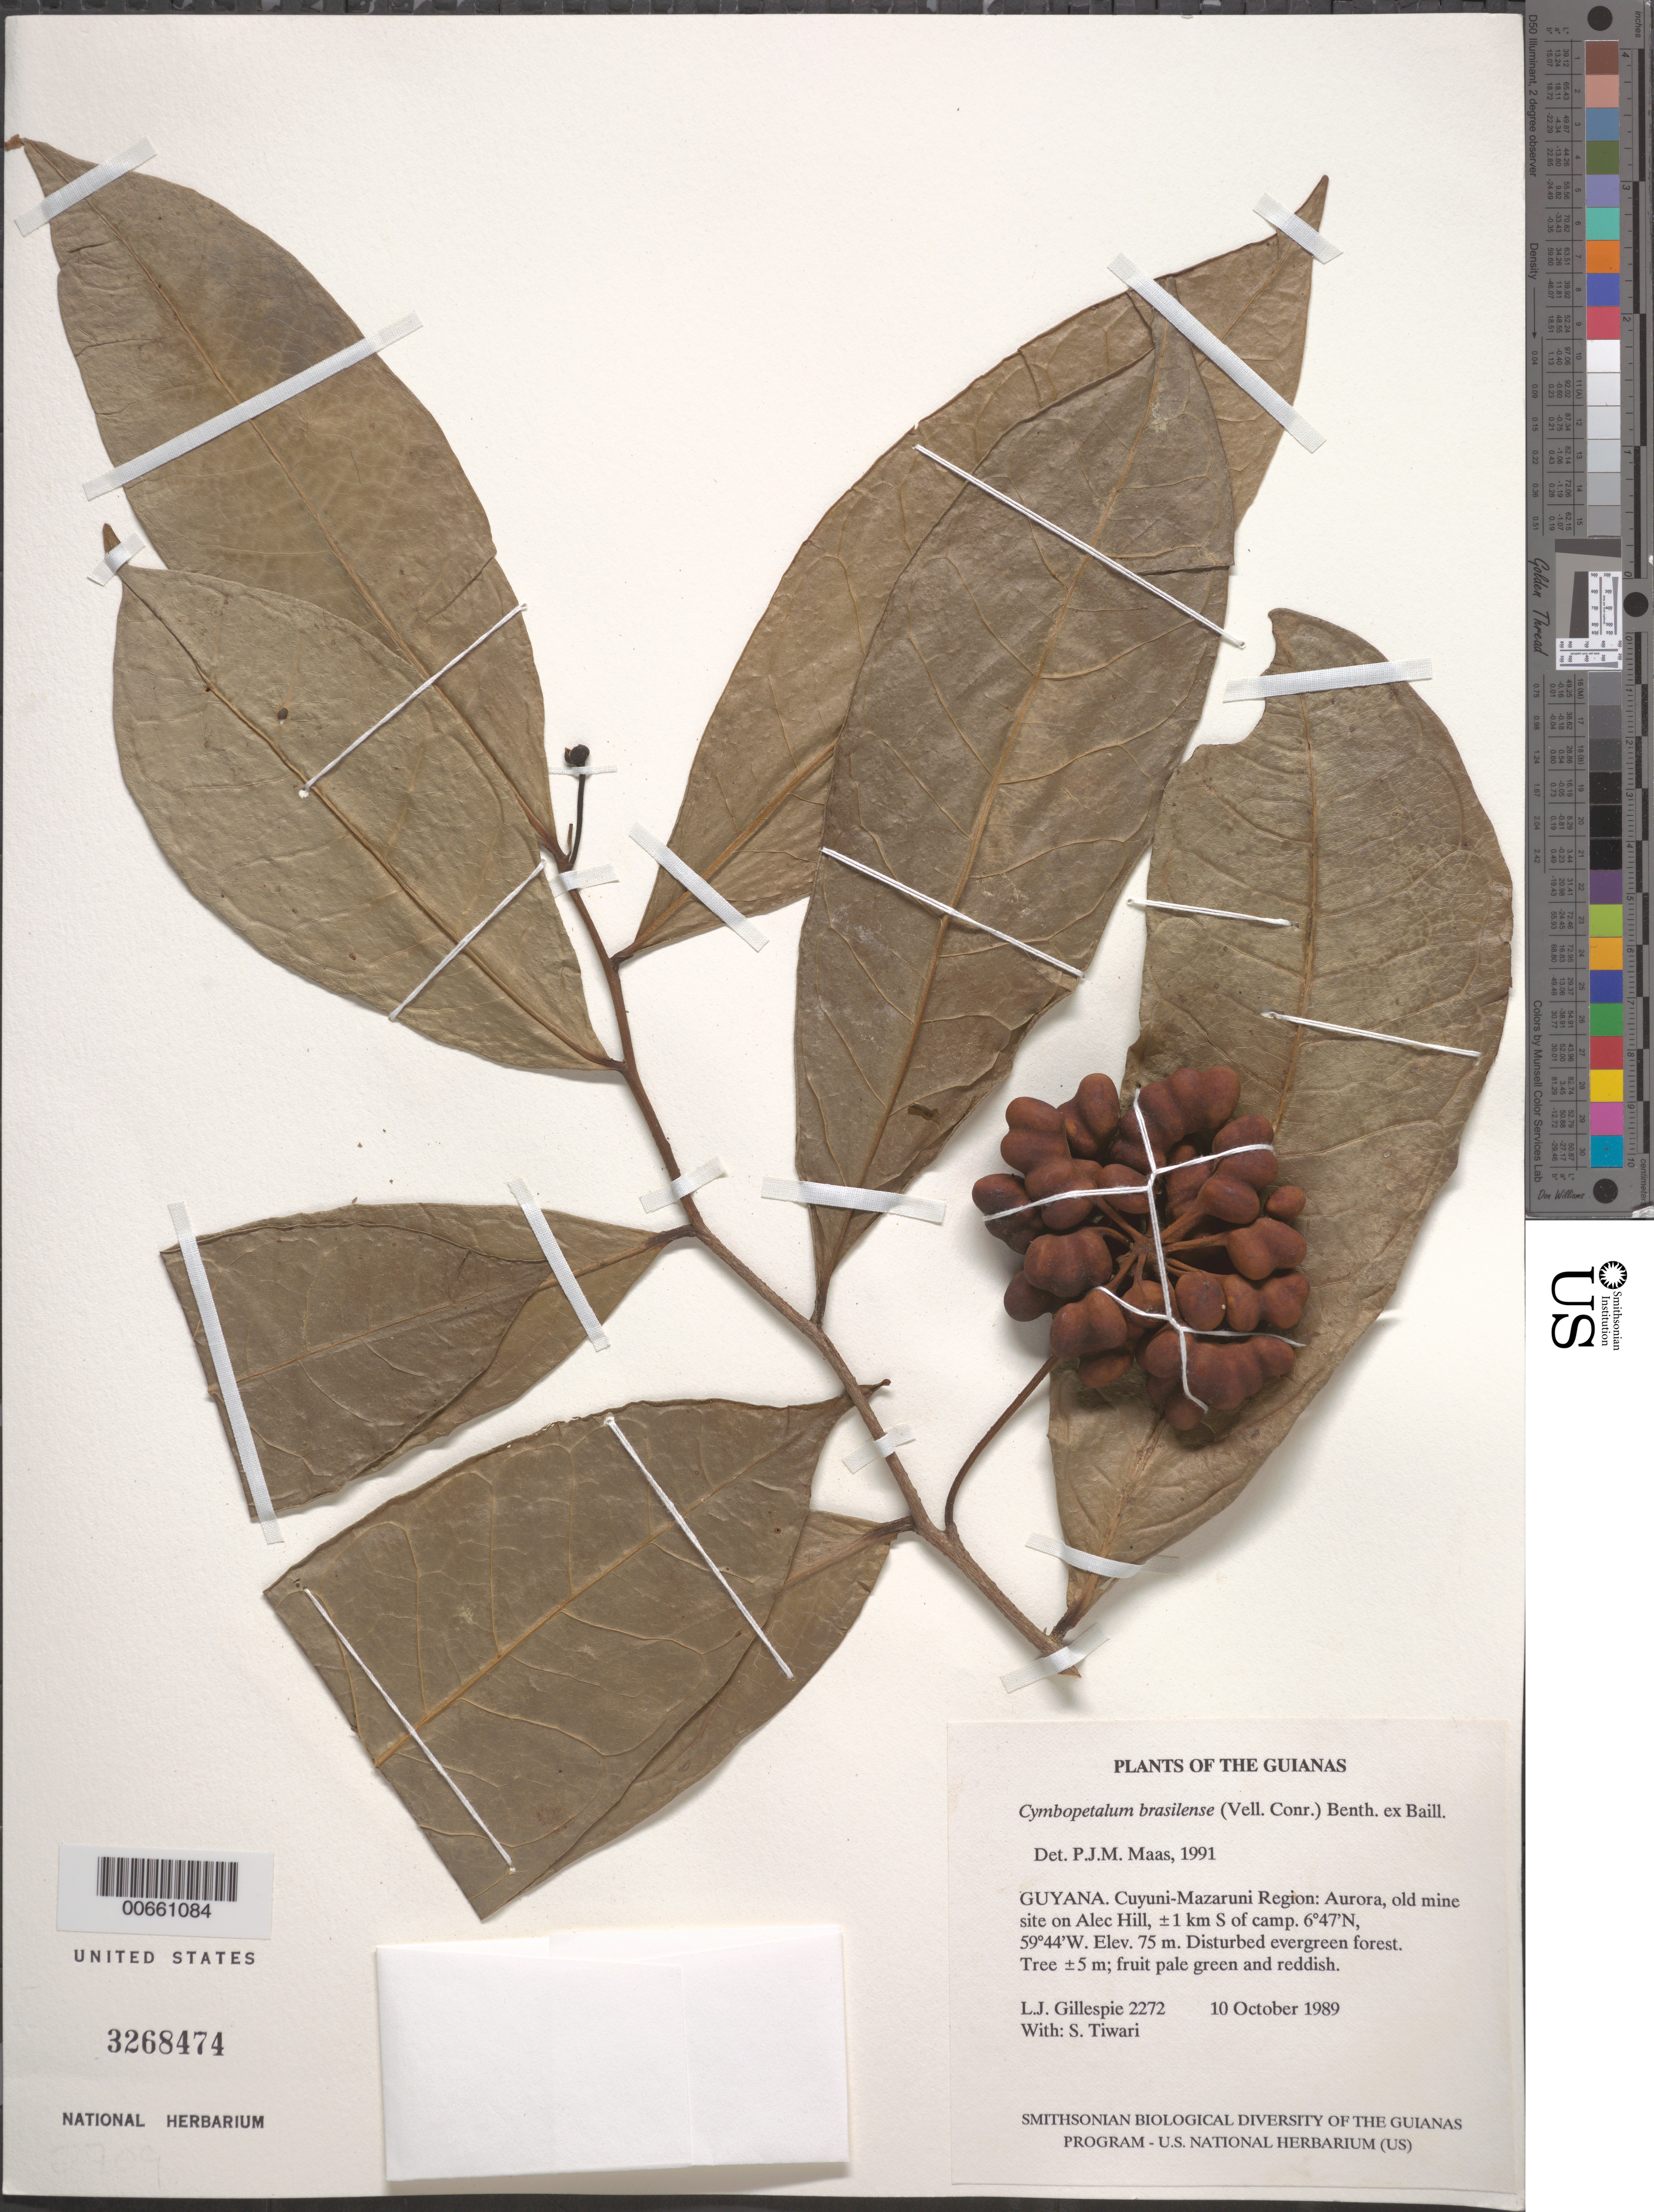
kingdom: Plantae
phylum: Tracheophyta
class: Magnoliopsida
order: Magnoliales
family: Annonaceae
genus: Cymbopetalum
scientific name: Cymbopetalum brasiliense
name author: (Vell.) Benth. ex Baill.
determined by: Maas, Paul J. M.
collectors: L. J. Gillespie & S. Tiwari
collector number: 2272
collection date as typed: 10 October 1989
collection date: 1989-10-10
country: Guyana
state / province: Cuyuni-Mazaruni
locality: Aurora, old mine site on Alec Hill, ±1 km S of camp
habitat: Disturbed evergreen forest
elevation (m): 75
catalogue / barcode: US 3268474